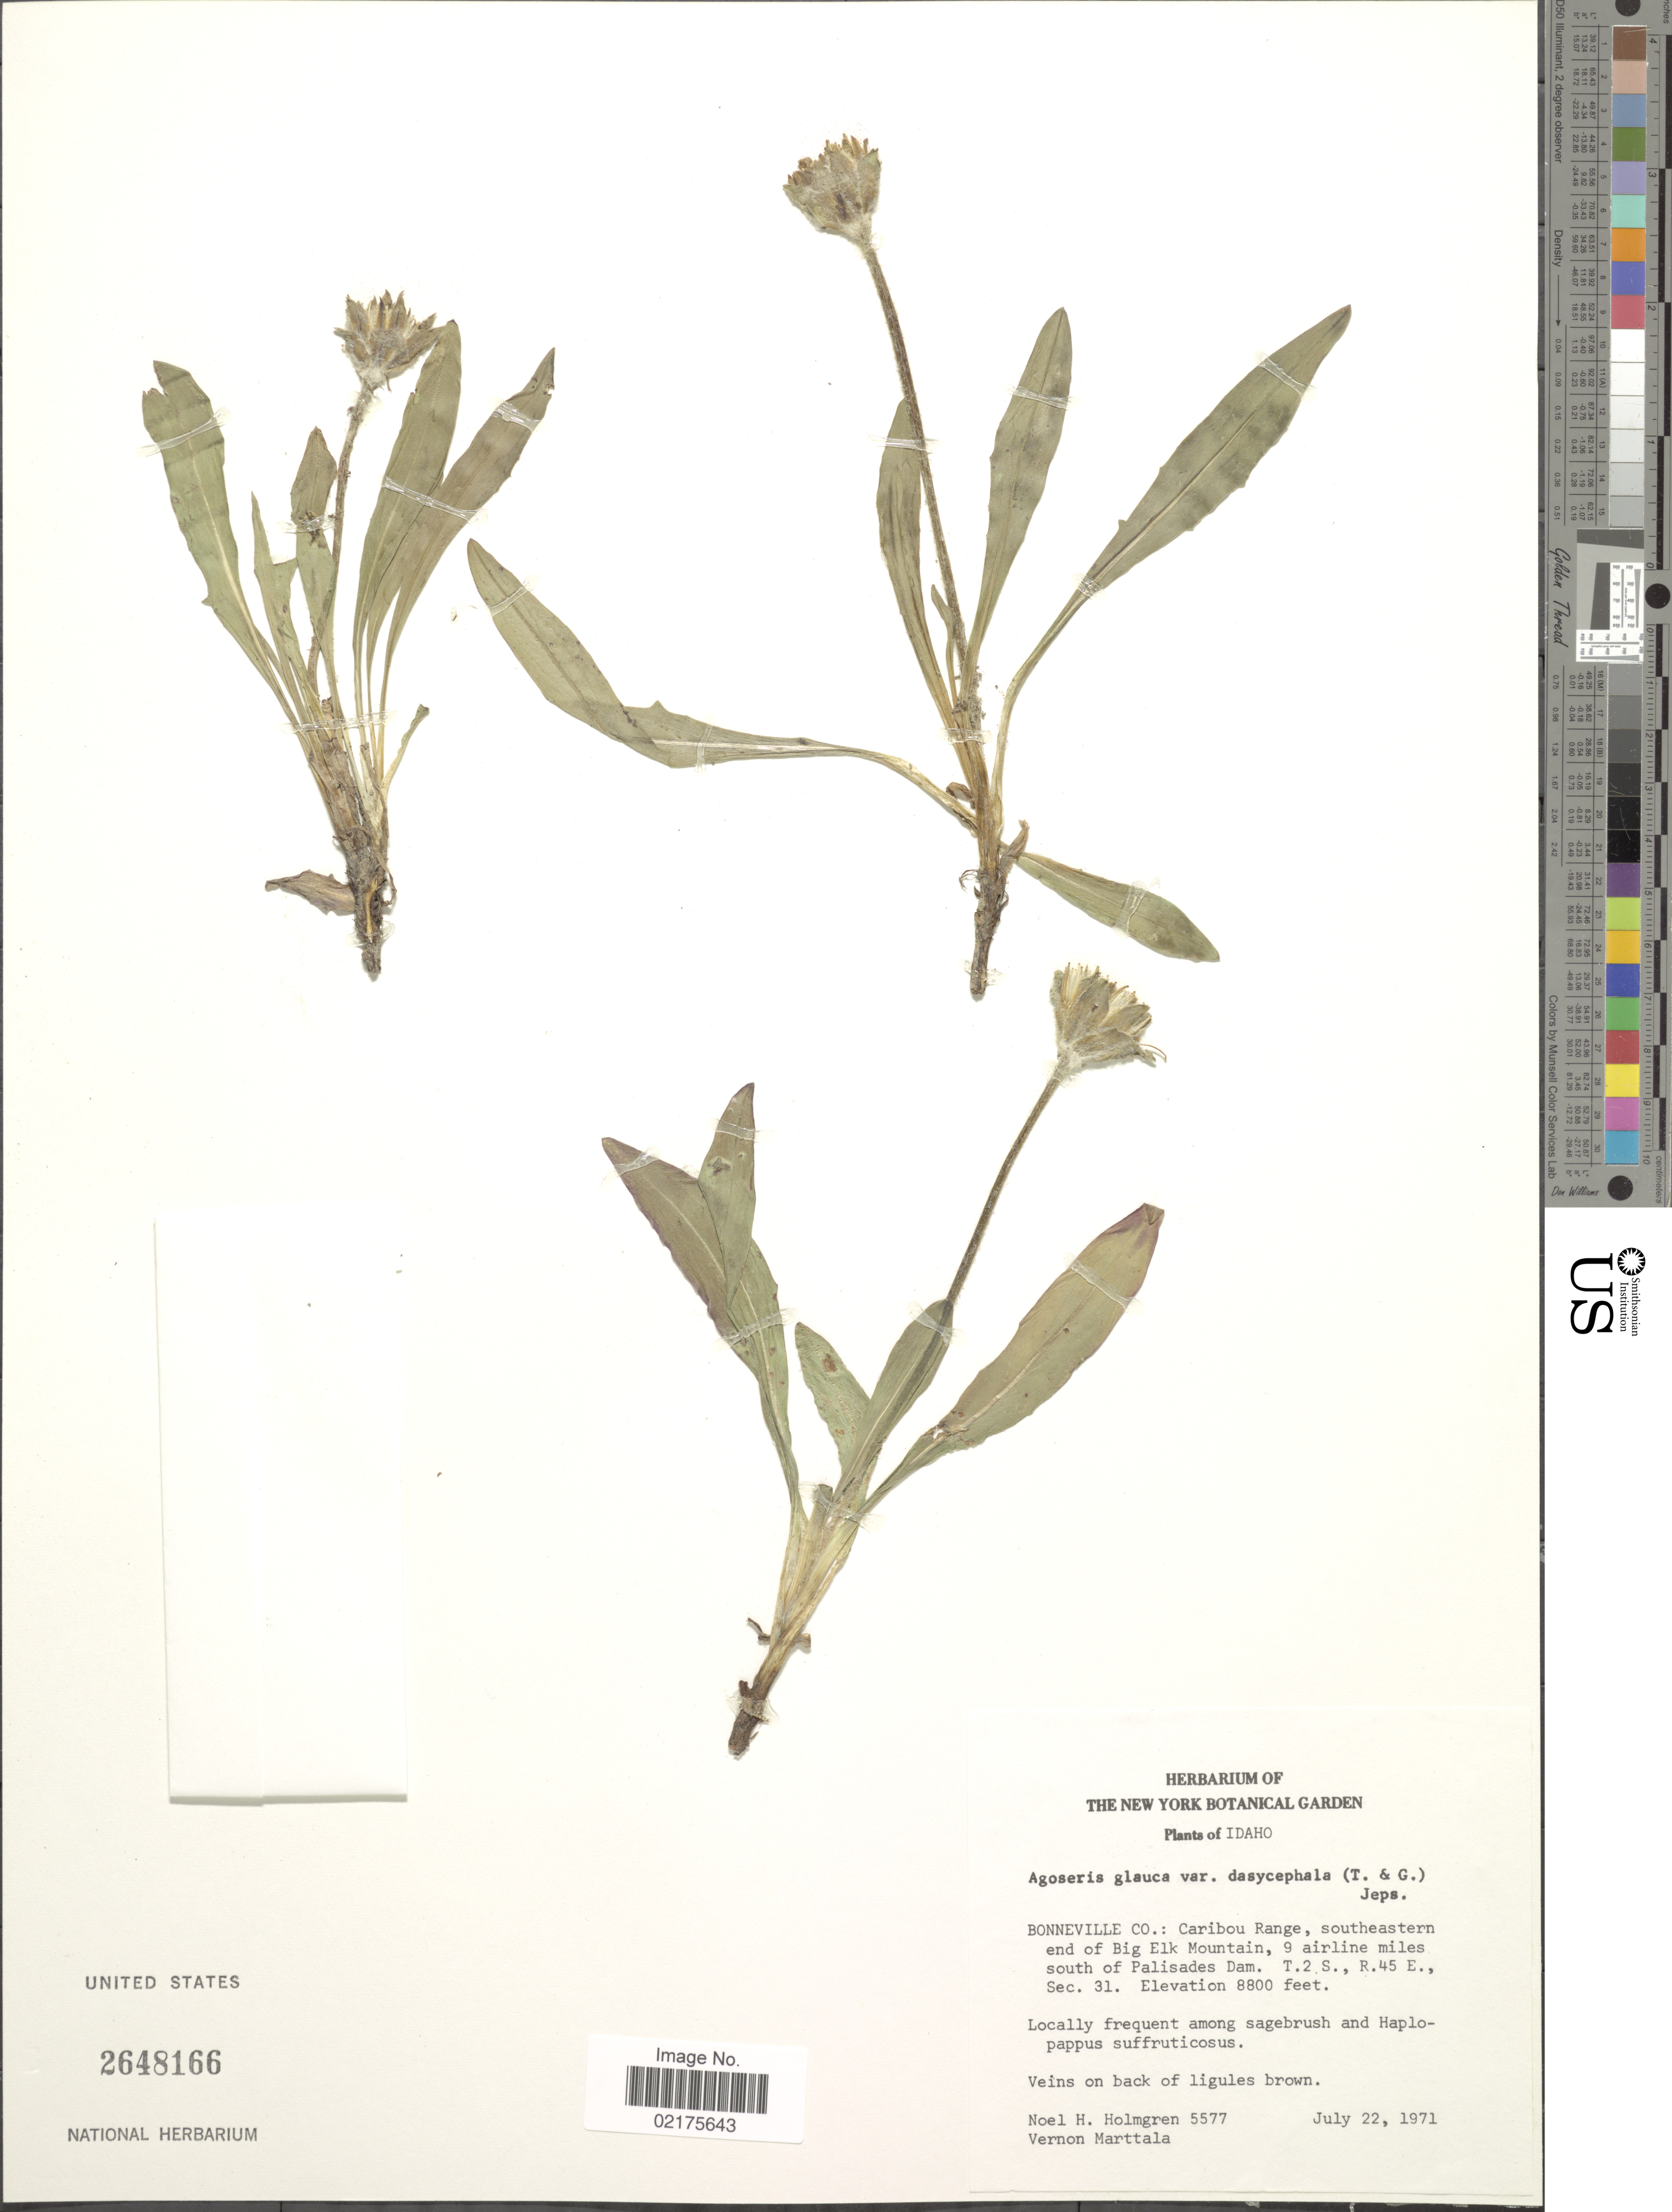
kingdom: Plantae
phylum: Tracheophyta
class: Magnoliopsida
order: Asterales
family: Asteraceae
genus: Agoseris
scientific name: Agoseris glauca var. dasycephala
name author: (Torr. & A. Gray) Jeps.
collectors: N. H. Holmgren & V. Marttala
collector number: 5577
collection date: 1971-07-22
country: United States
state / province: Idaho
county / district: Bonneville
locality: Caribou Range, southeastern end of Big Elk Mountain, 9 airline miles south of Palisades Dam, T.2.S., R.45 E., Sec 31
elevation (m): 2682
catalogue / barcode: US 2648166